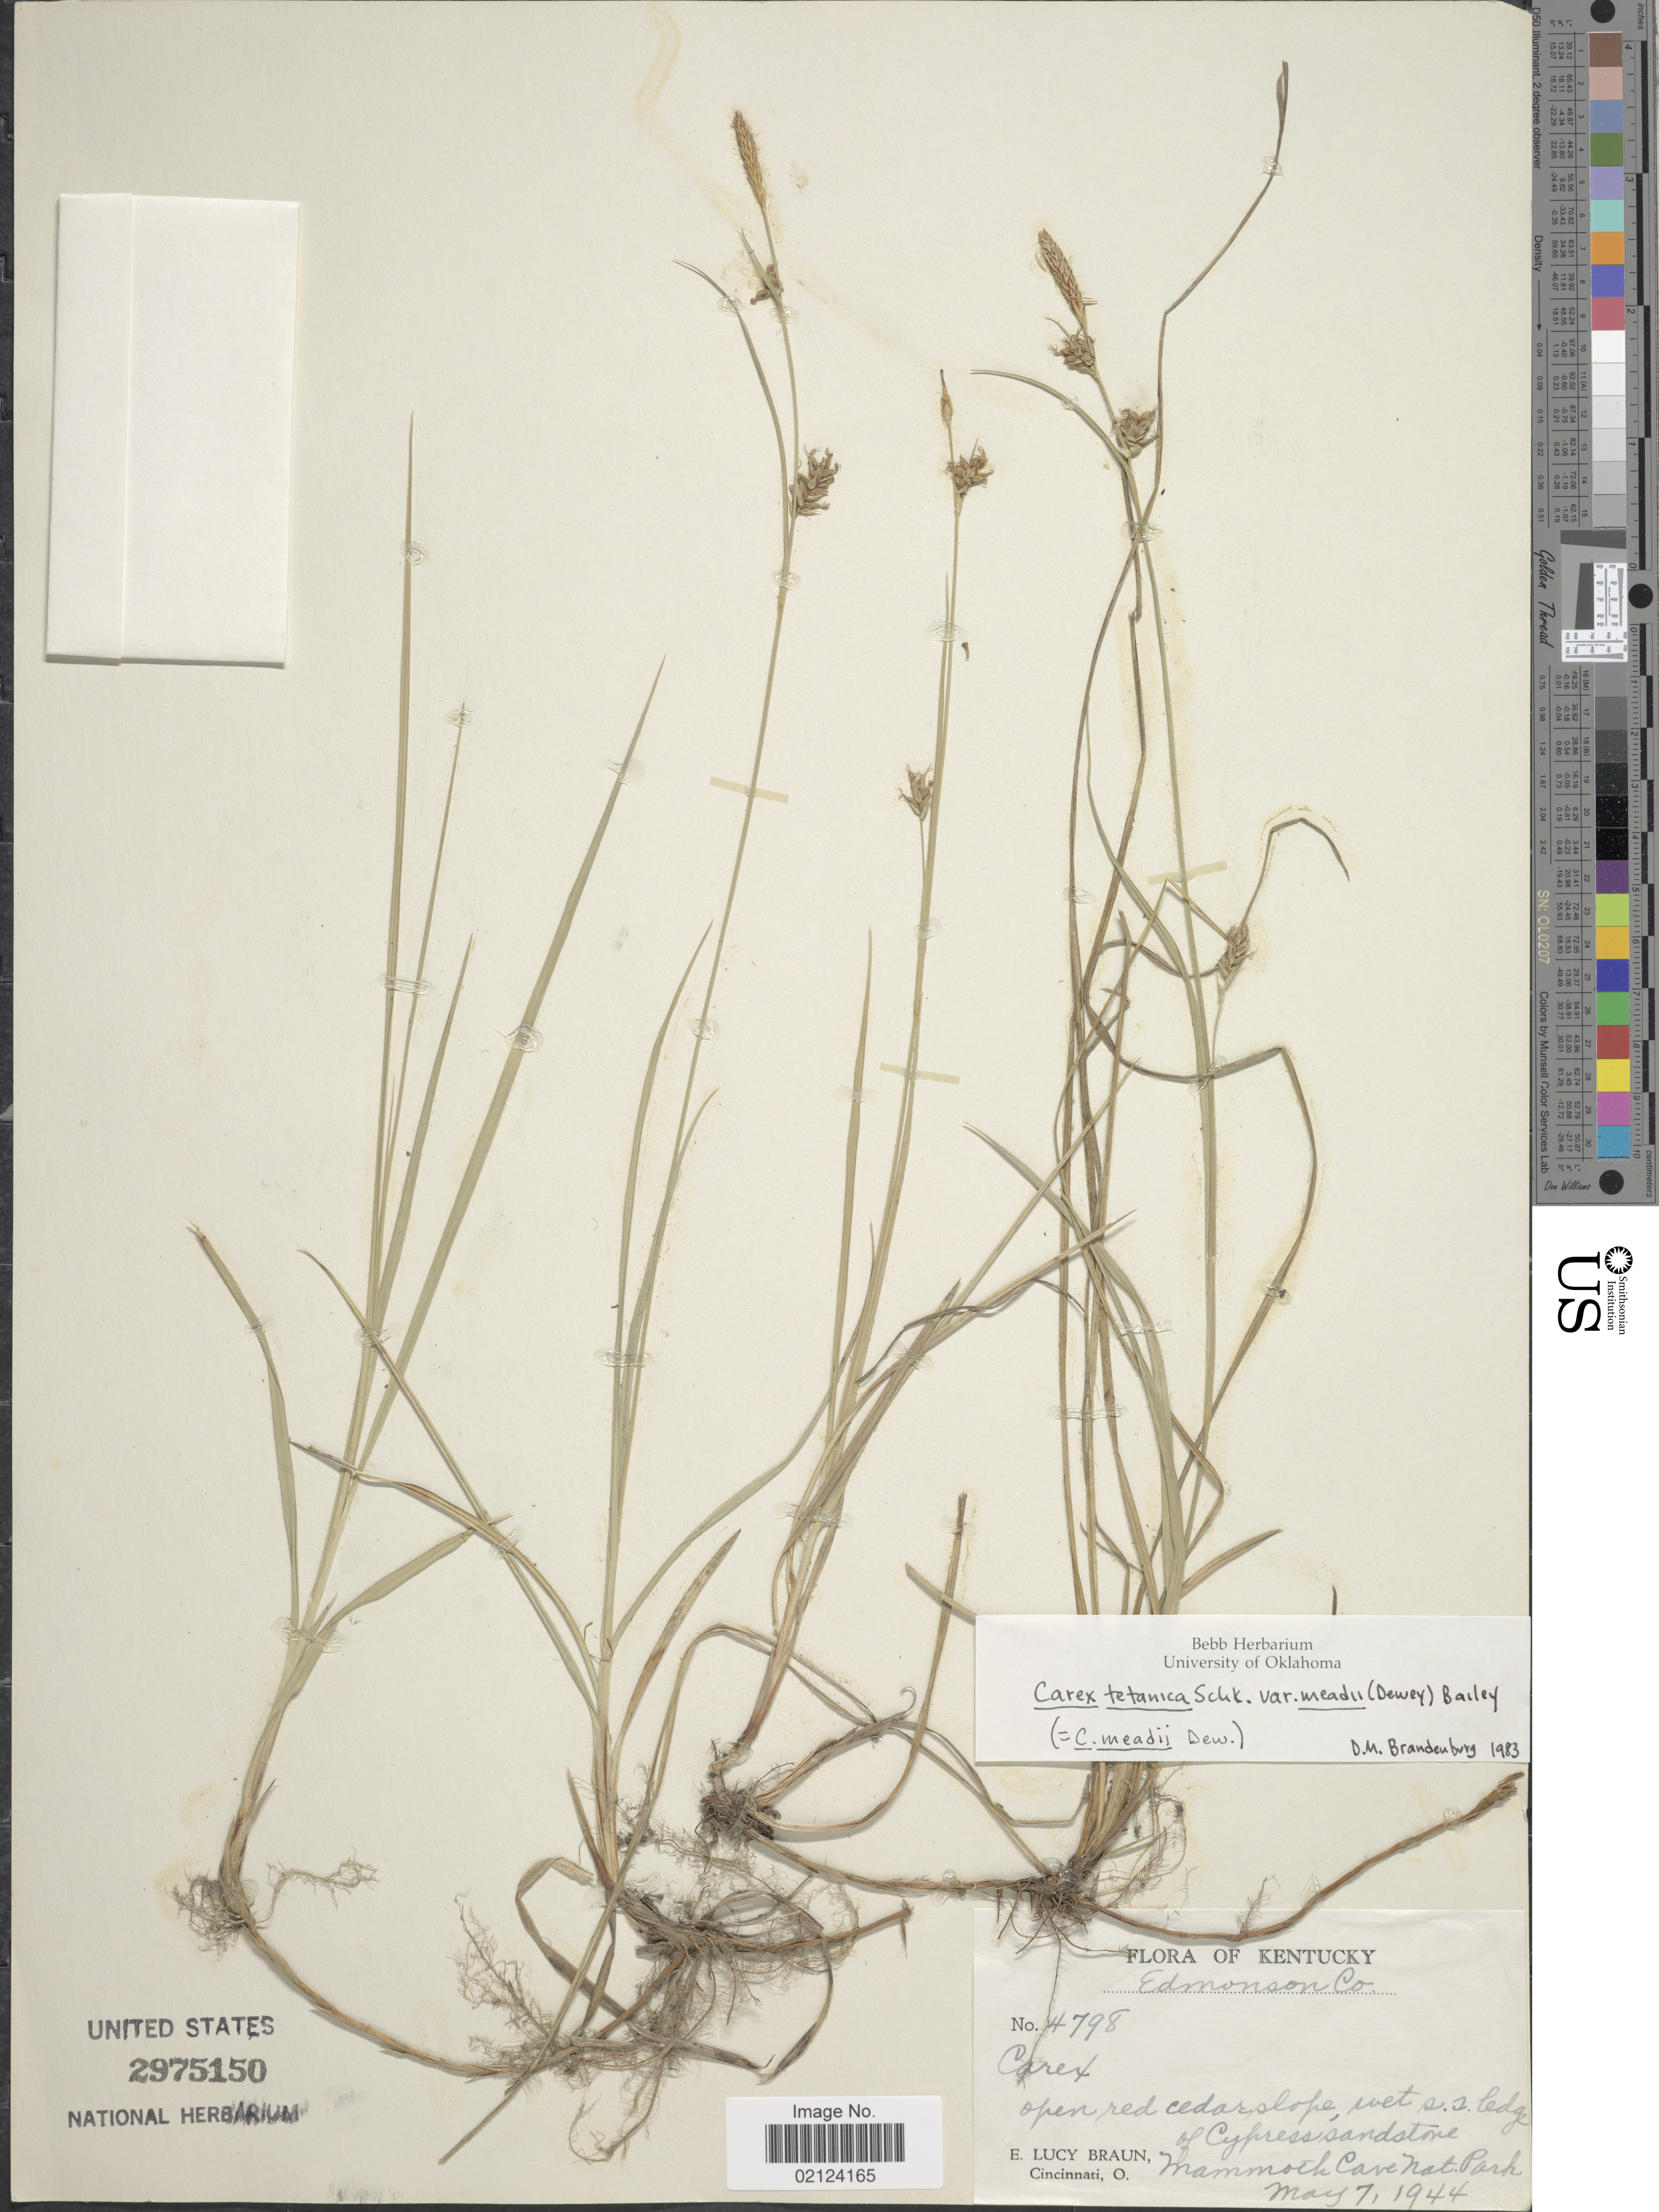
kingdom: Plantae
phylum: Tracheophyta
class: Liliopsida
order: Poales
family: Cyperaceae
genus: Carex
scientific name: Carex meadii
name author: Dewey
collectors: E. L. Braun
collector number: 4798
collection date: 1944-05-07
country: United States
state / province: Kentucky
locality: Edmonson Co. Mammoth Cave Nat. Park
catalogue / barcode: US 2975150